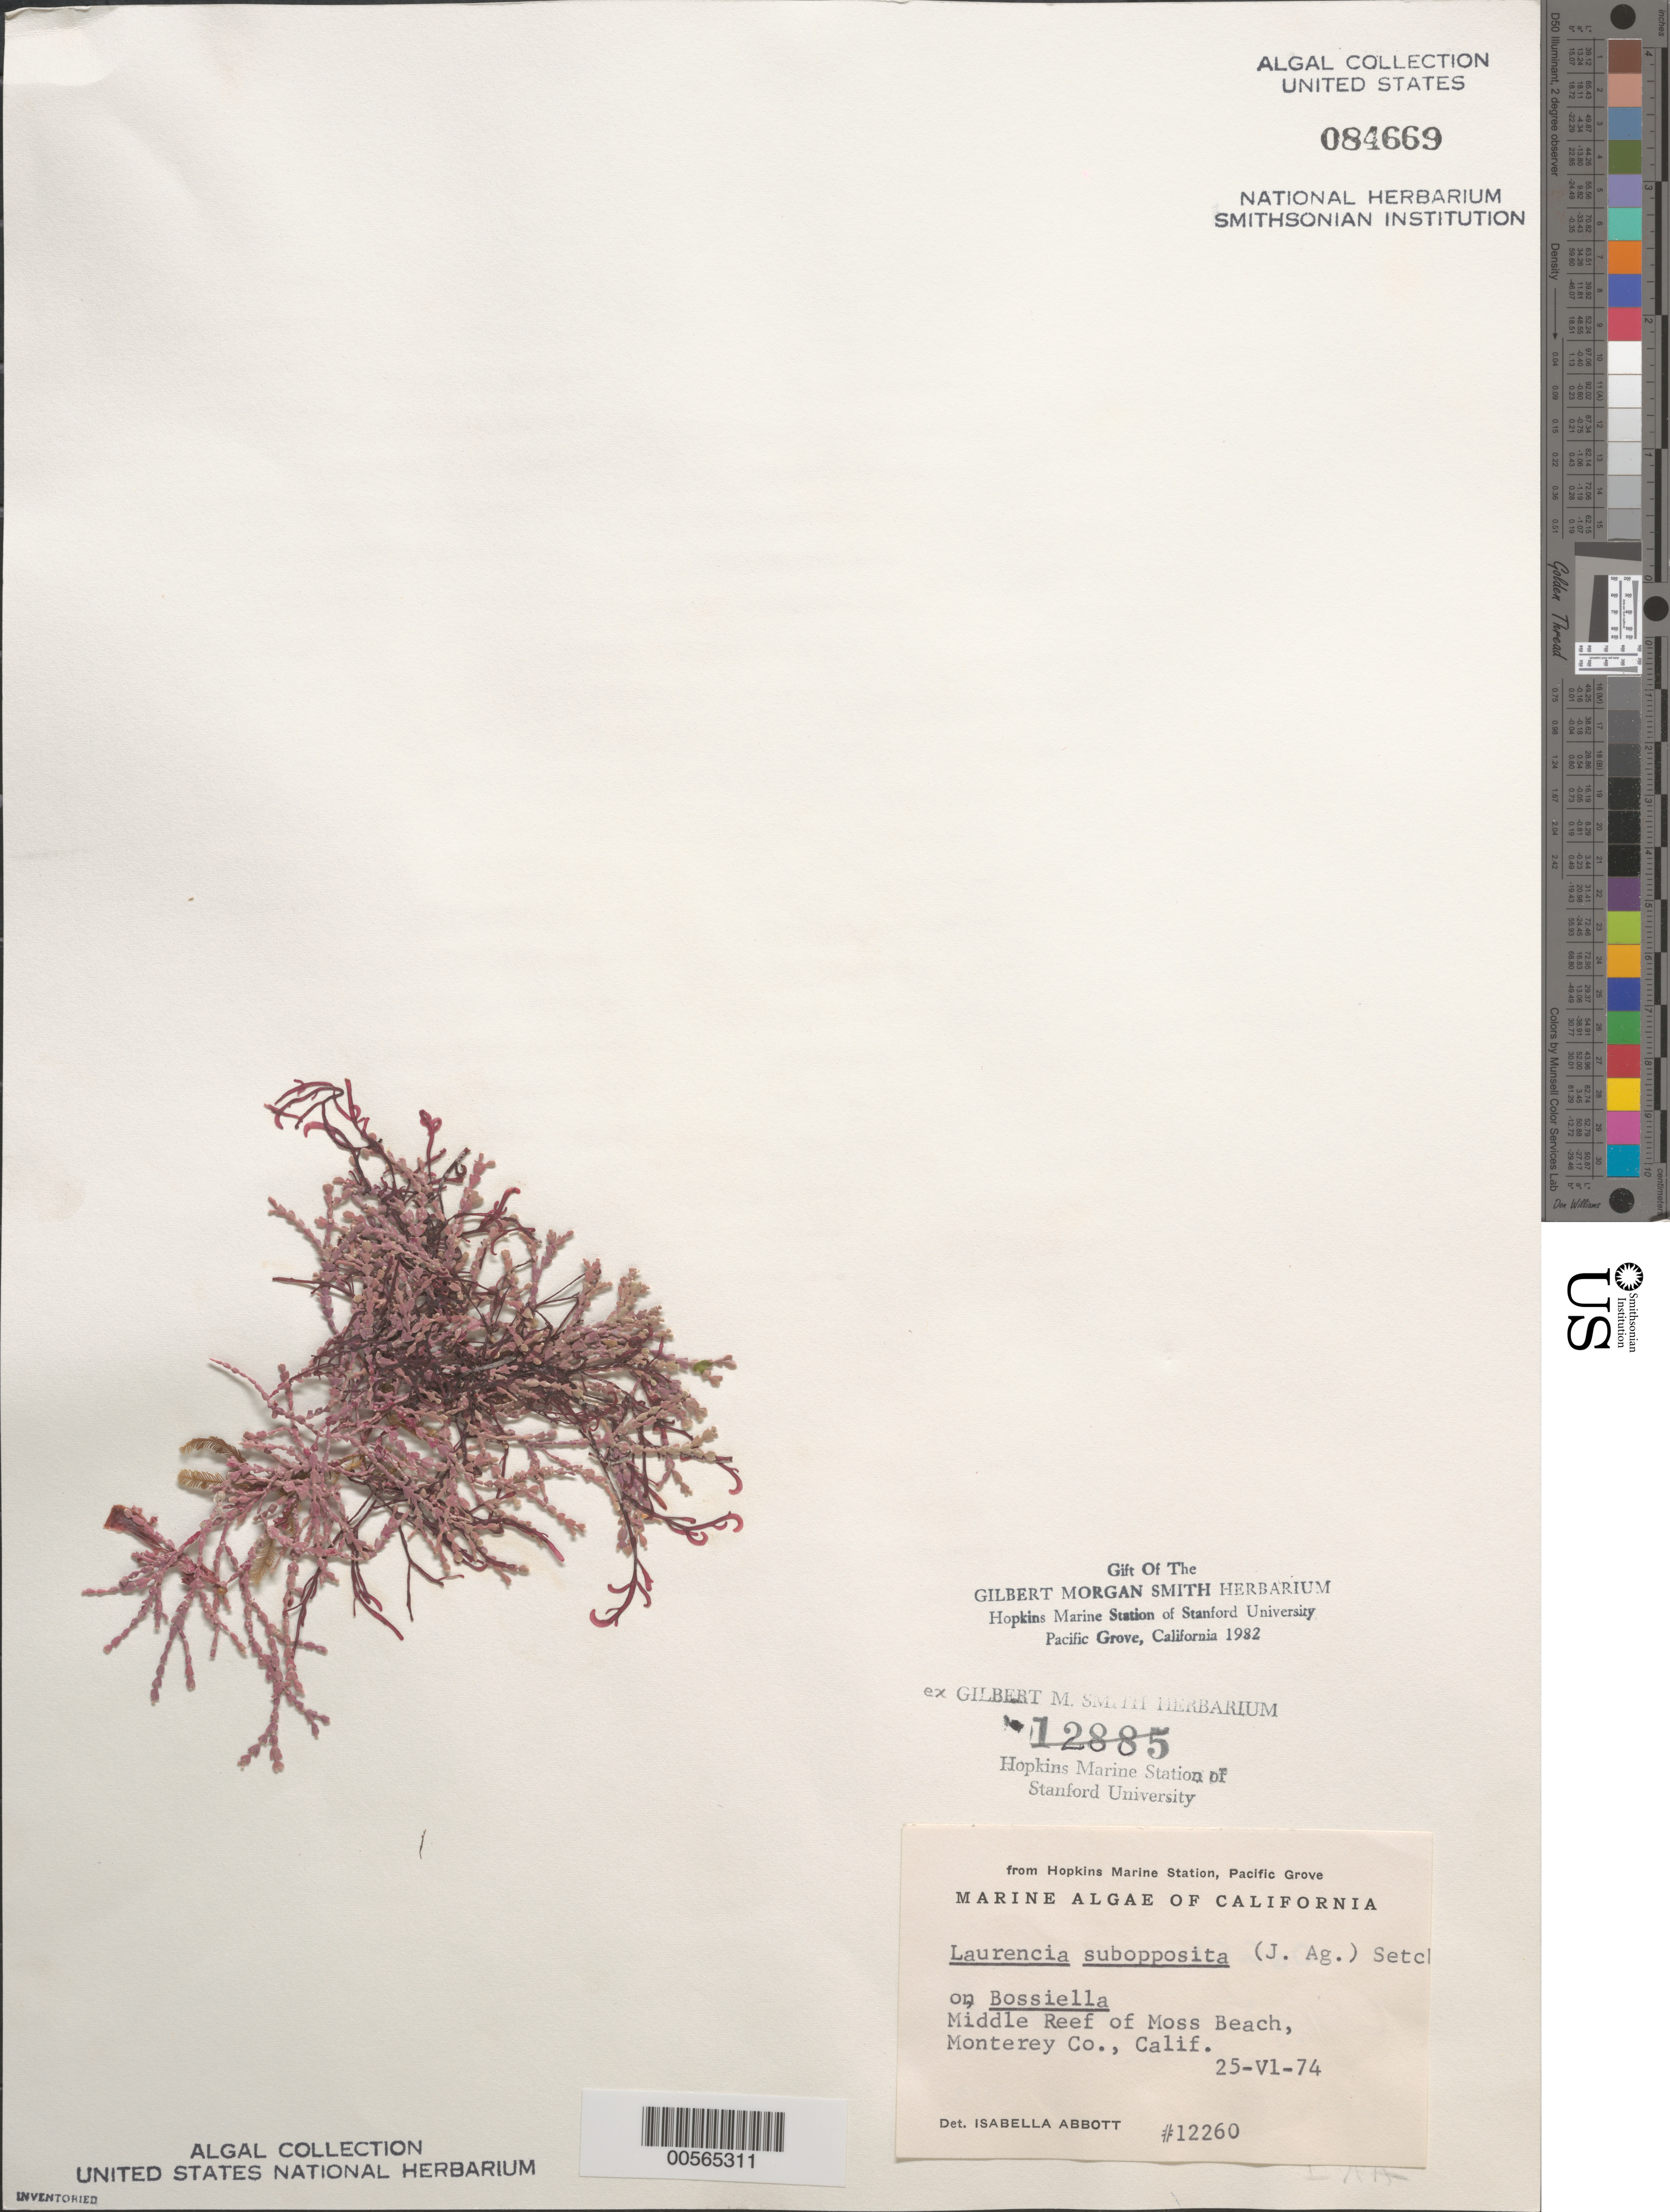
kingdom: Plantae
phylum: Rhodophyta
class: Florideophyceae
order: Ceramiales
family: Rhodomelaceae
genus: Laurencia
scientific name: Laurencia subopposita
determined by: Abbott, Isabella A.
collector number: IAA 12260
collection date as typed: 25 Jun 1974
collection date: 1974-06-25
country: United States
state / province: California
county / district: Monterey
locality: Middle Reef of Moss Beach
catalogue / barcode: US 84669